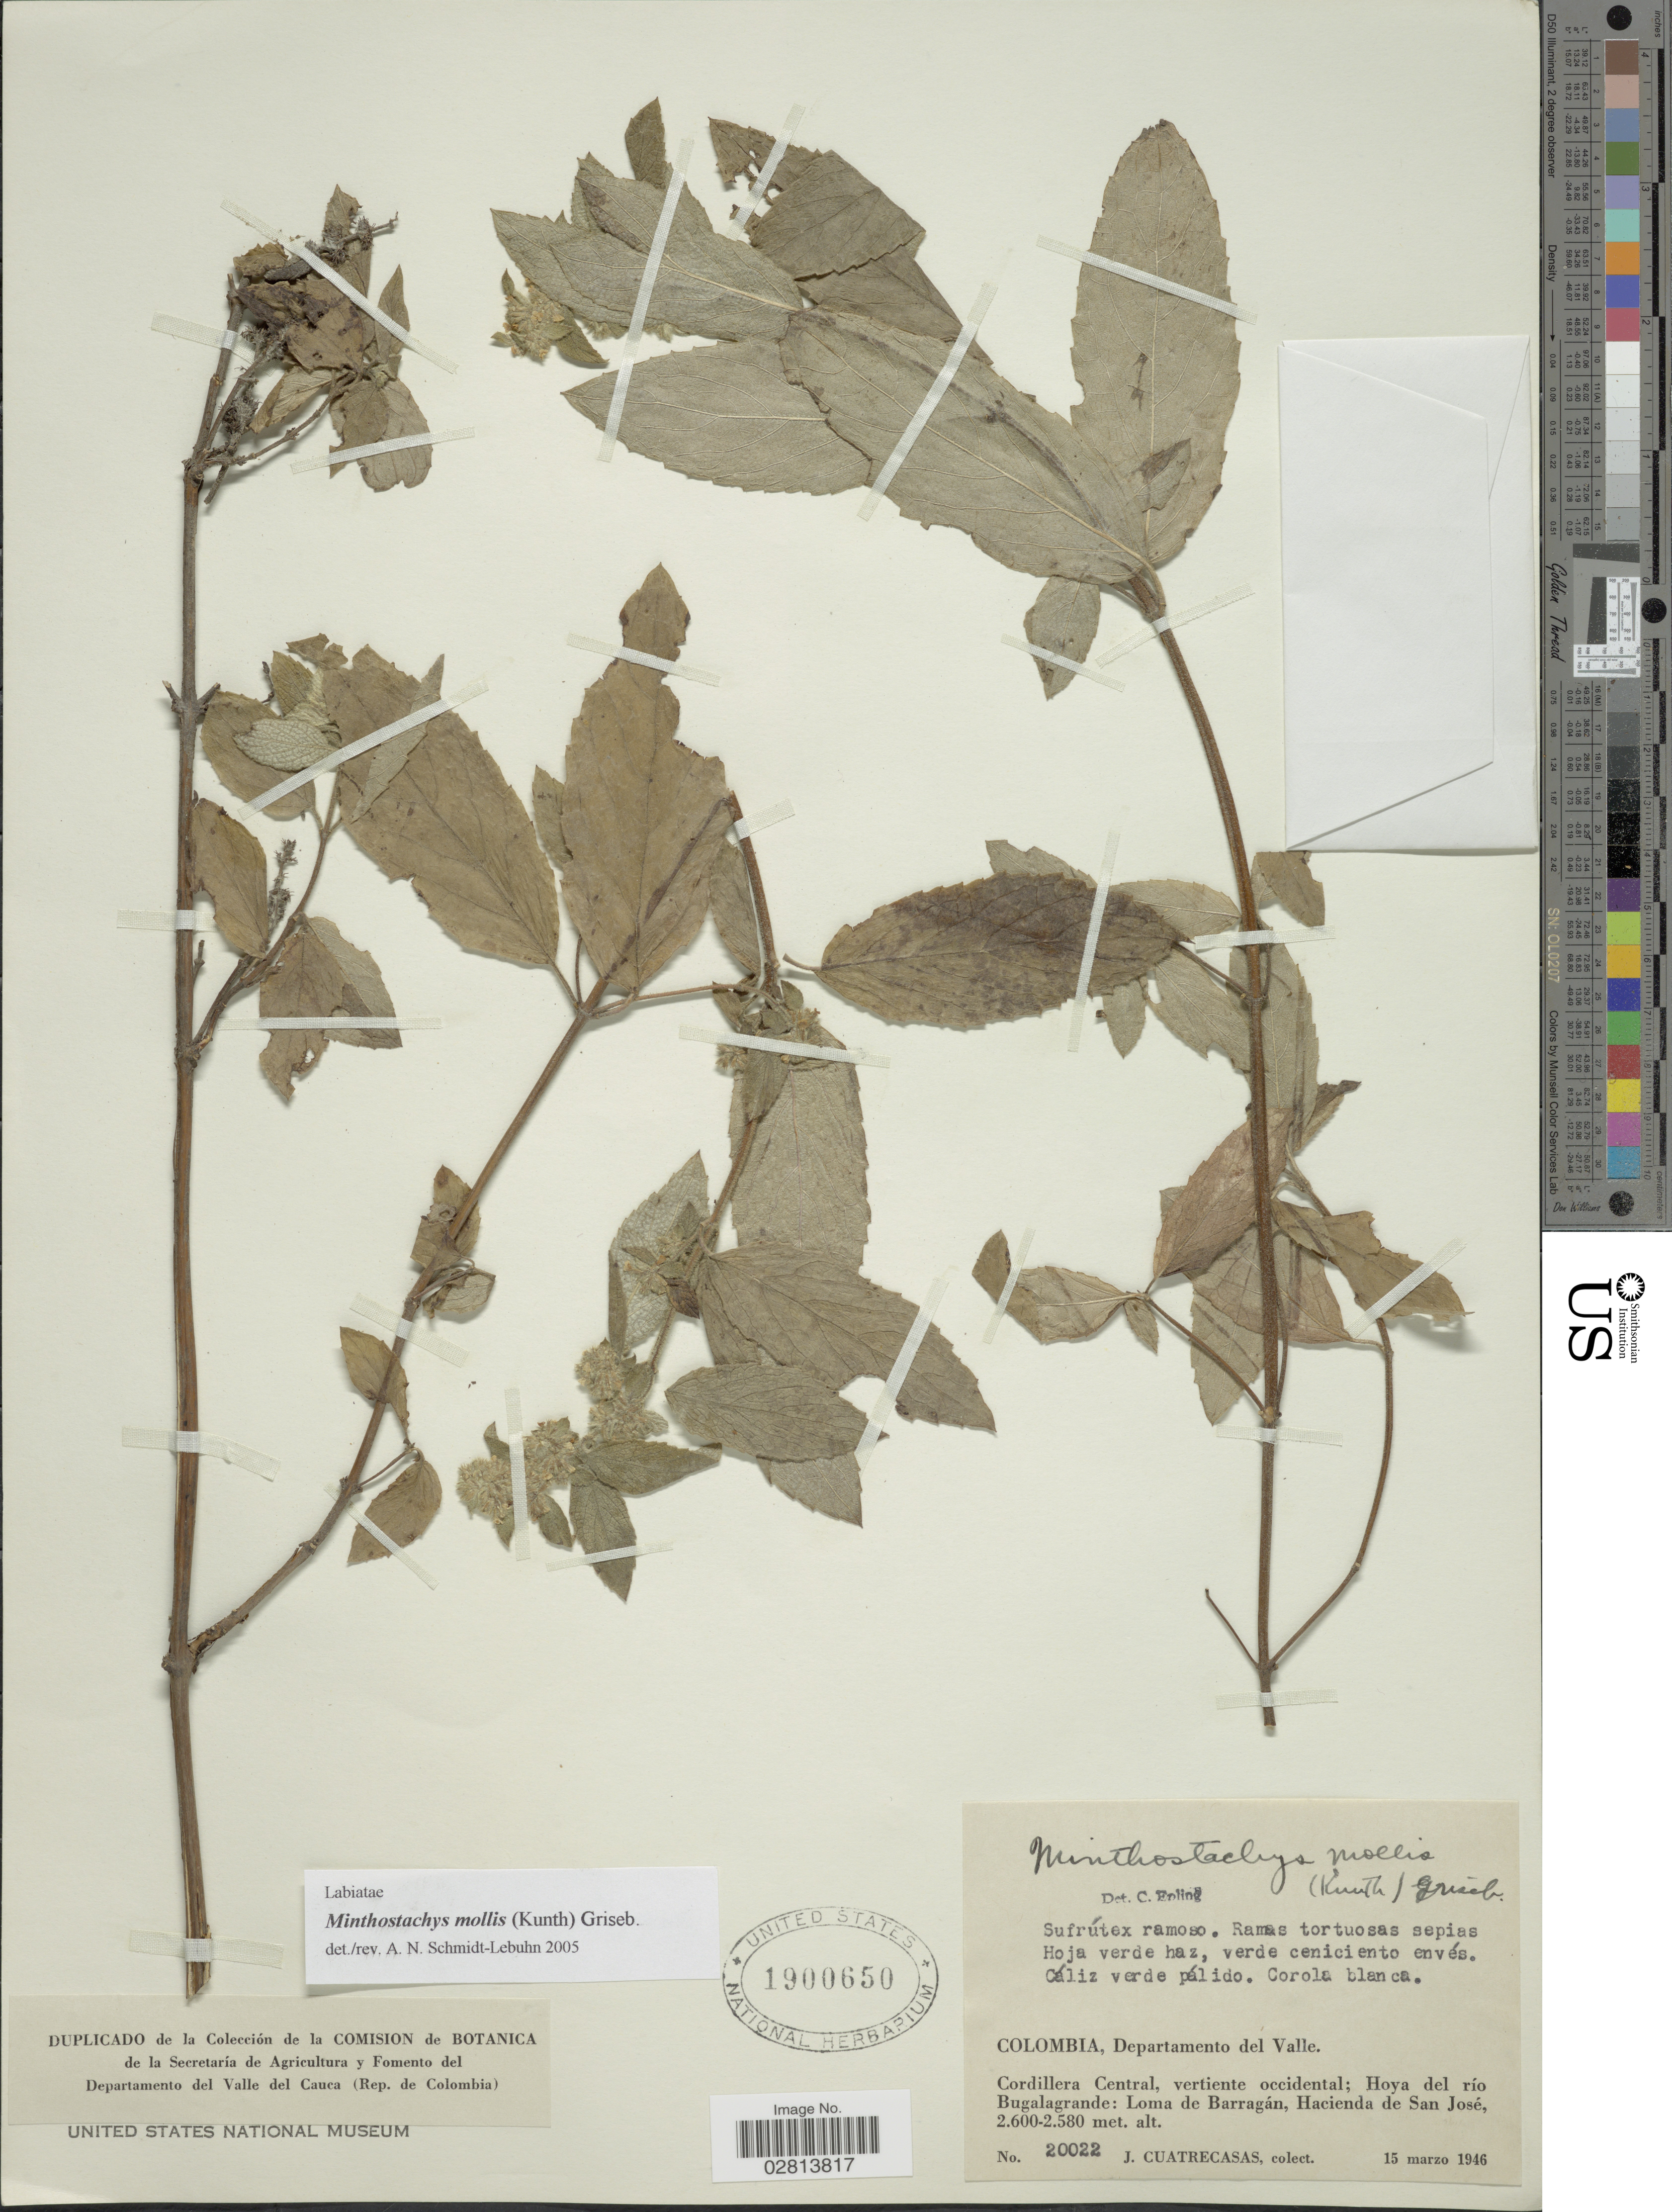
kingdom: Plantae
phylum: Tracheophyta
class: Magnoliopsida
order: Lamiales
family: Lamiaceae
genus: Minthostachys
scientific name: Minthostachys mollis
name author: (Kunth) Griseb.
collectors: J. Cuatrecasas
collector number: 20022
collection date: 1946-03-15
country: Colombia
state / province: Valle del Cauca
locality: Departamento del Valle. Cordillera Central, vertiente occidental; Hoya del río Bugalagrande: Loma de Barragán, Hacienda de San José.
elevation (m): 2580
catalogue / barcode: US 1900650